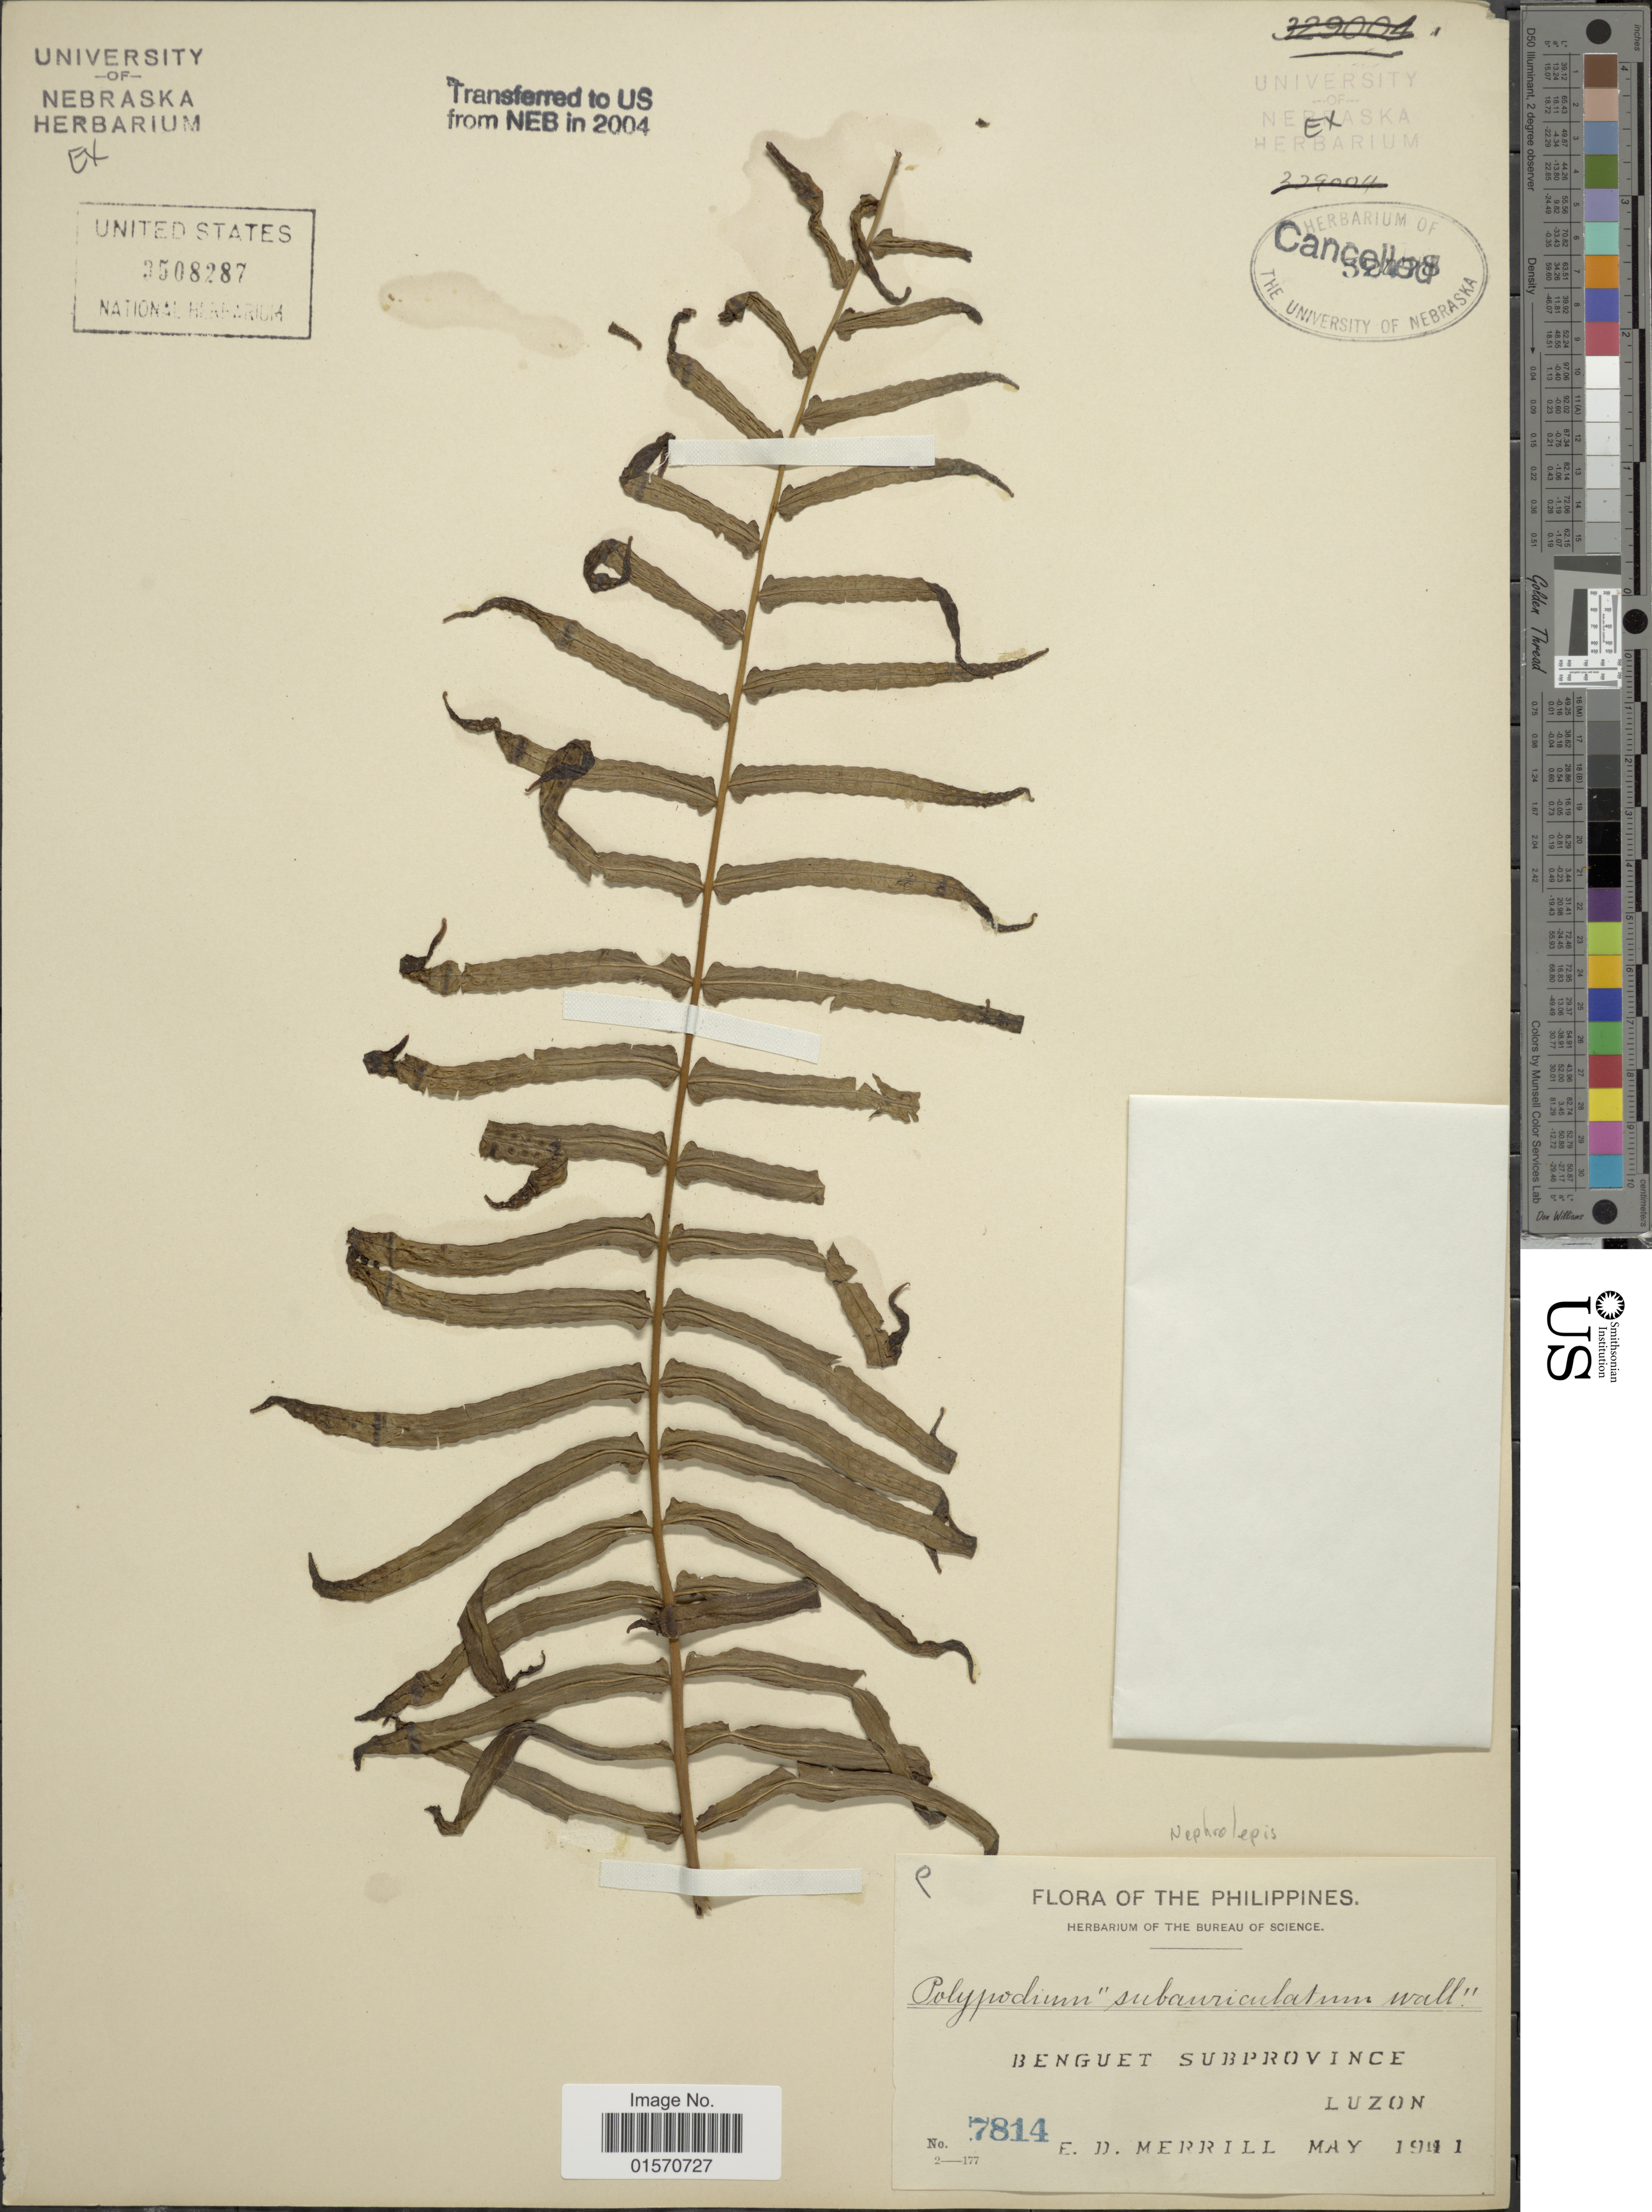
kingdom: Plantae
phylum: Tracheophyta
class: Polypodiopsida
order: Polypodiales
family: Nephrolepidaceae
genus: Nephrolepis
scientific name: Nephrolepis sp.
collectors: E. D. Merrill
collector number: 7814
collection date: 1911-05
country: Philippines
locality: Benguet Subprovince, Luzon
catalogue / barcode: US 3508287